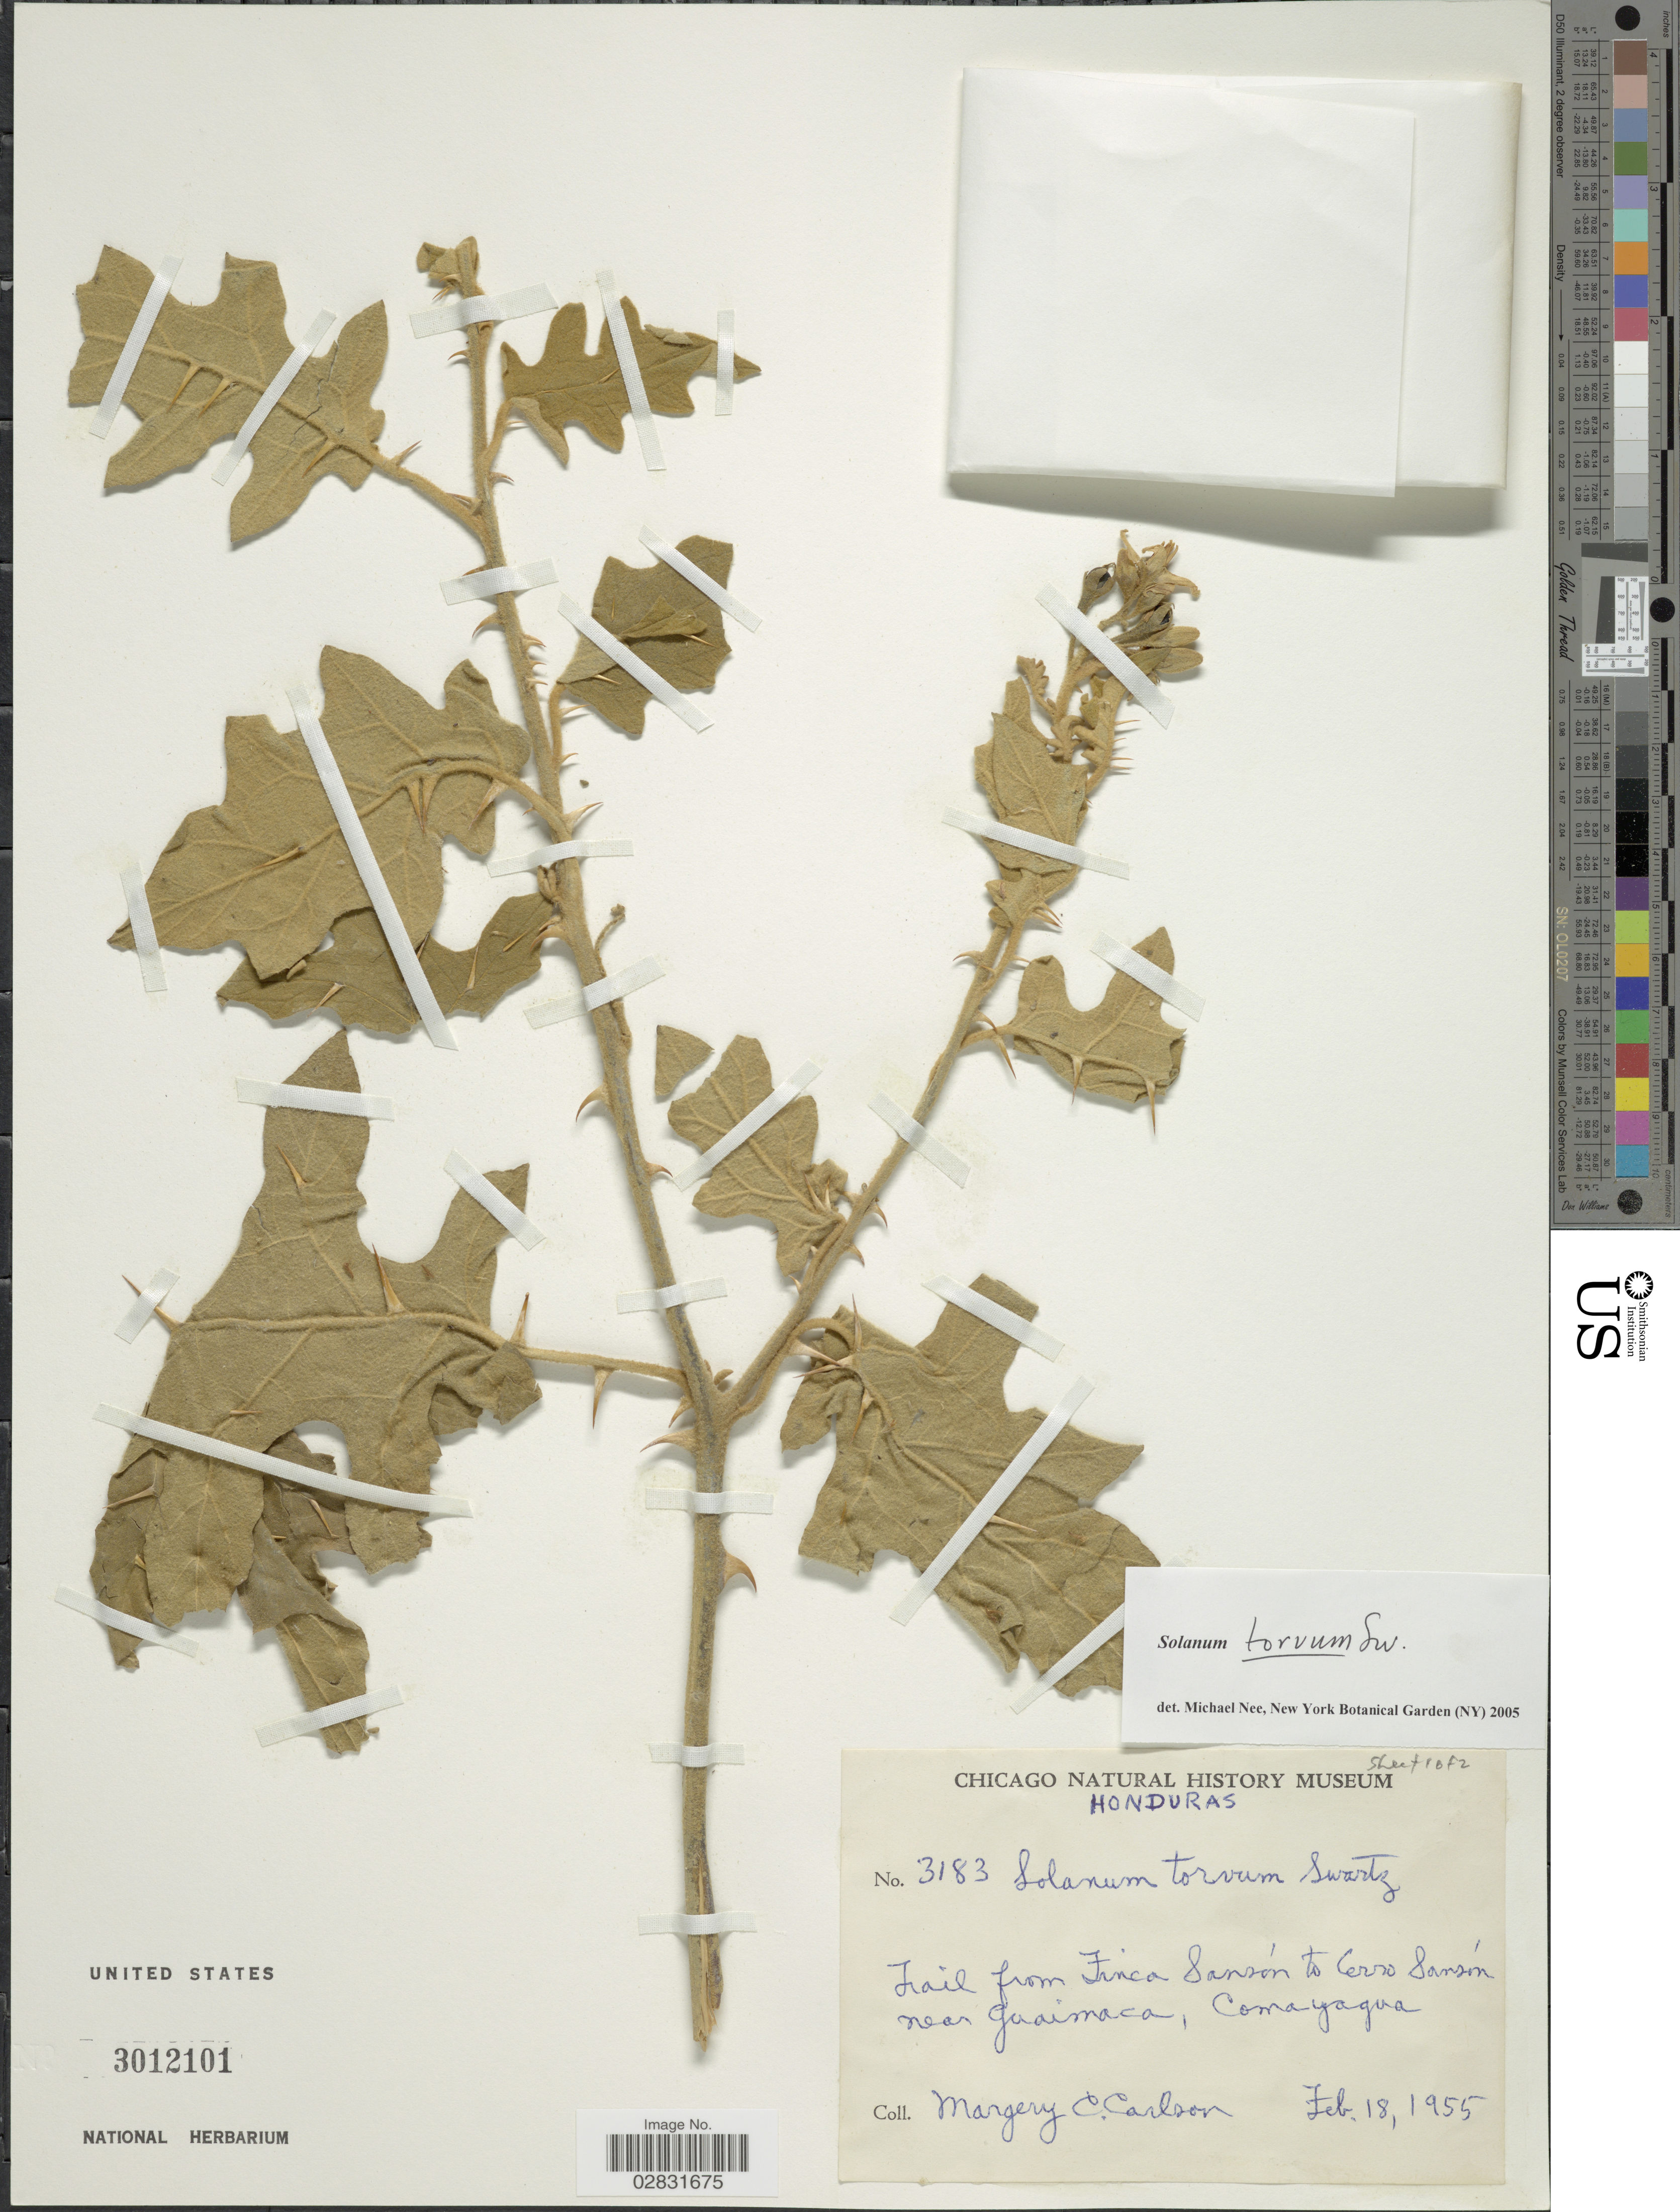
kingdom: Plantae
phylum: Tracheophyta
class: Magnoliopsida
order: Solanales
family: Solanaceae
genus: Solanum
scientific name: Solanum torvum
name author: Sw.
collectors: M. C. Carlson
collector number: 3183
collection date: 1955-02-18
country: Honduras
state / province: Comayagua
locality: Trail from Finca Sansón to Cerro Sansón near Guaimaca.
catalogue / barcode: US 3012101